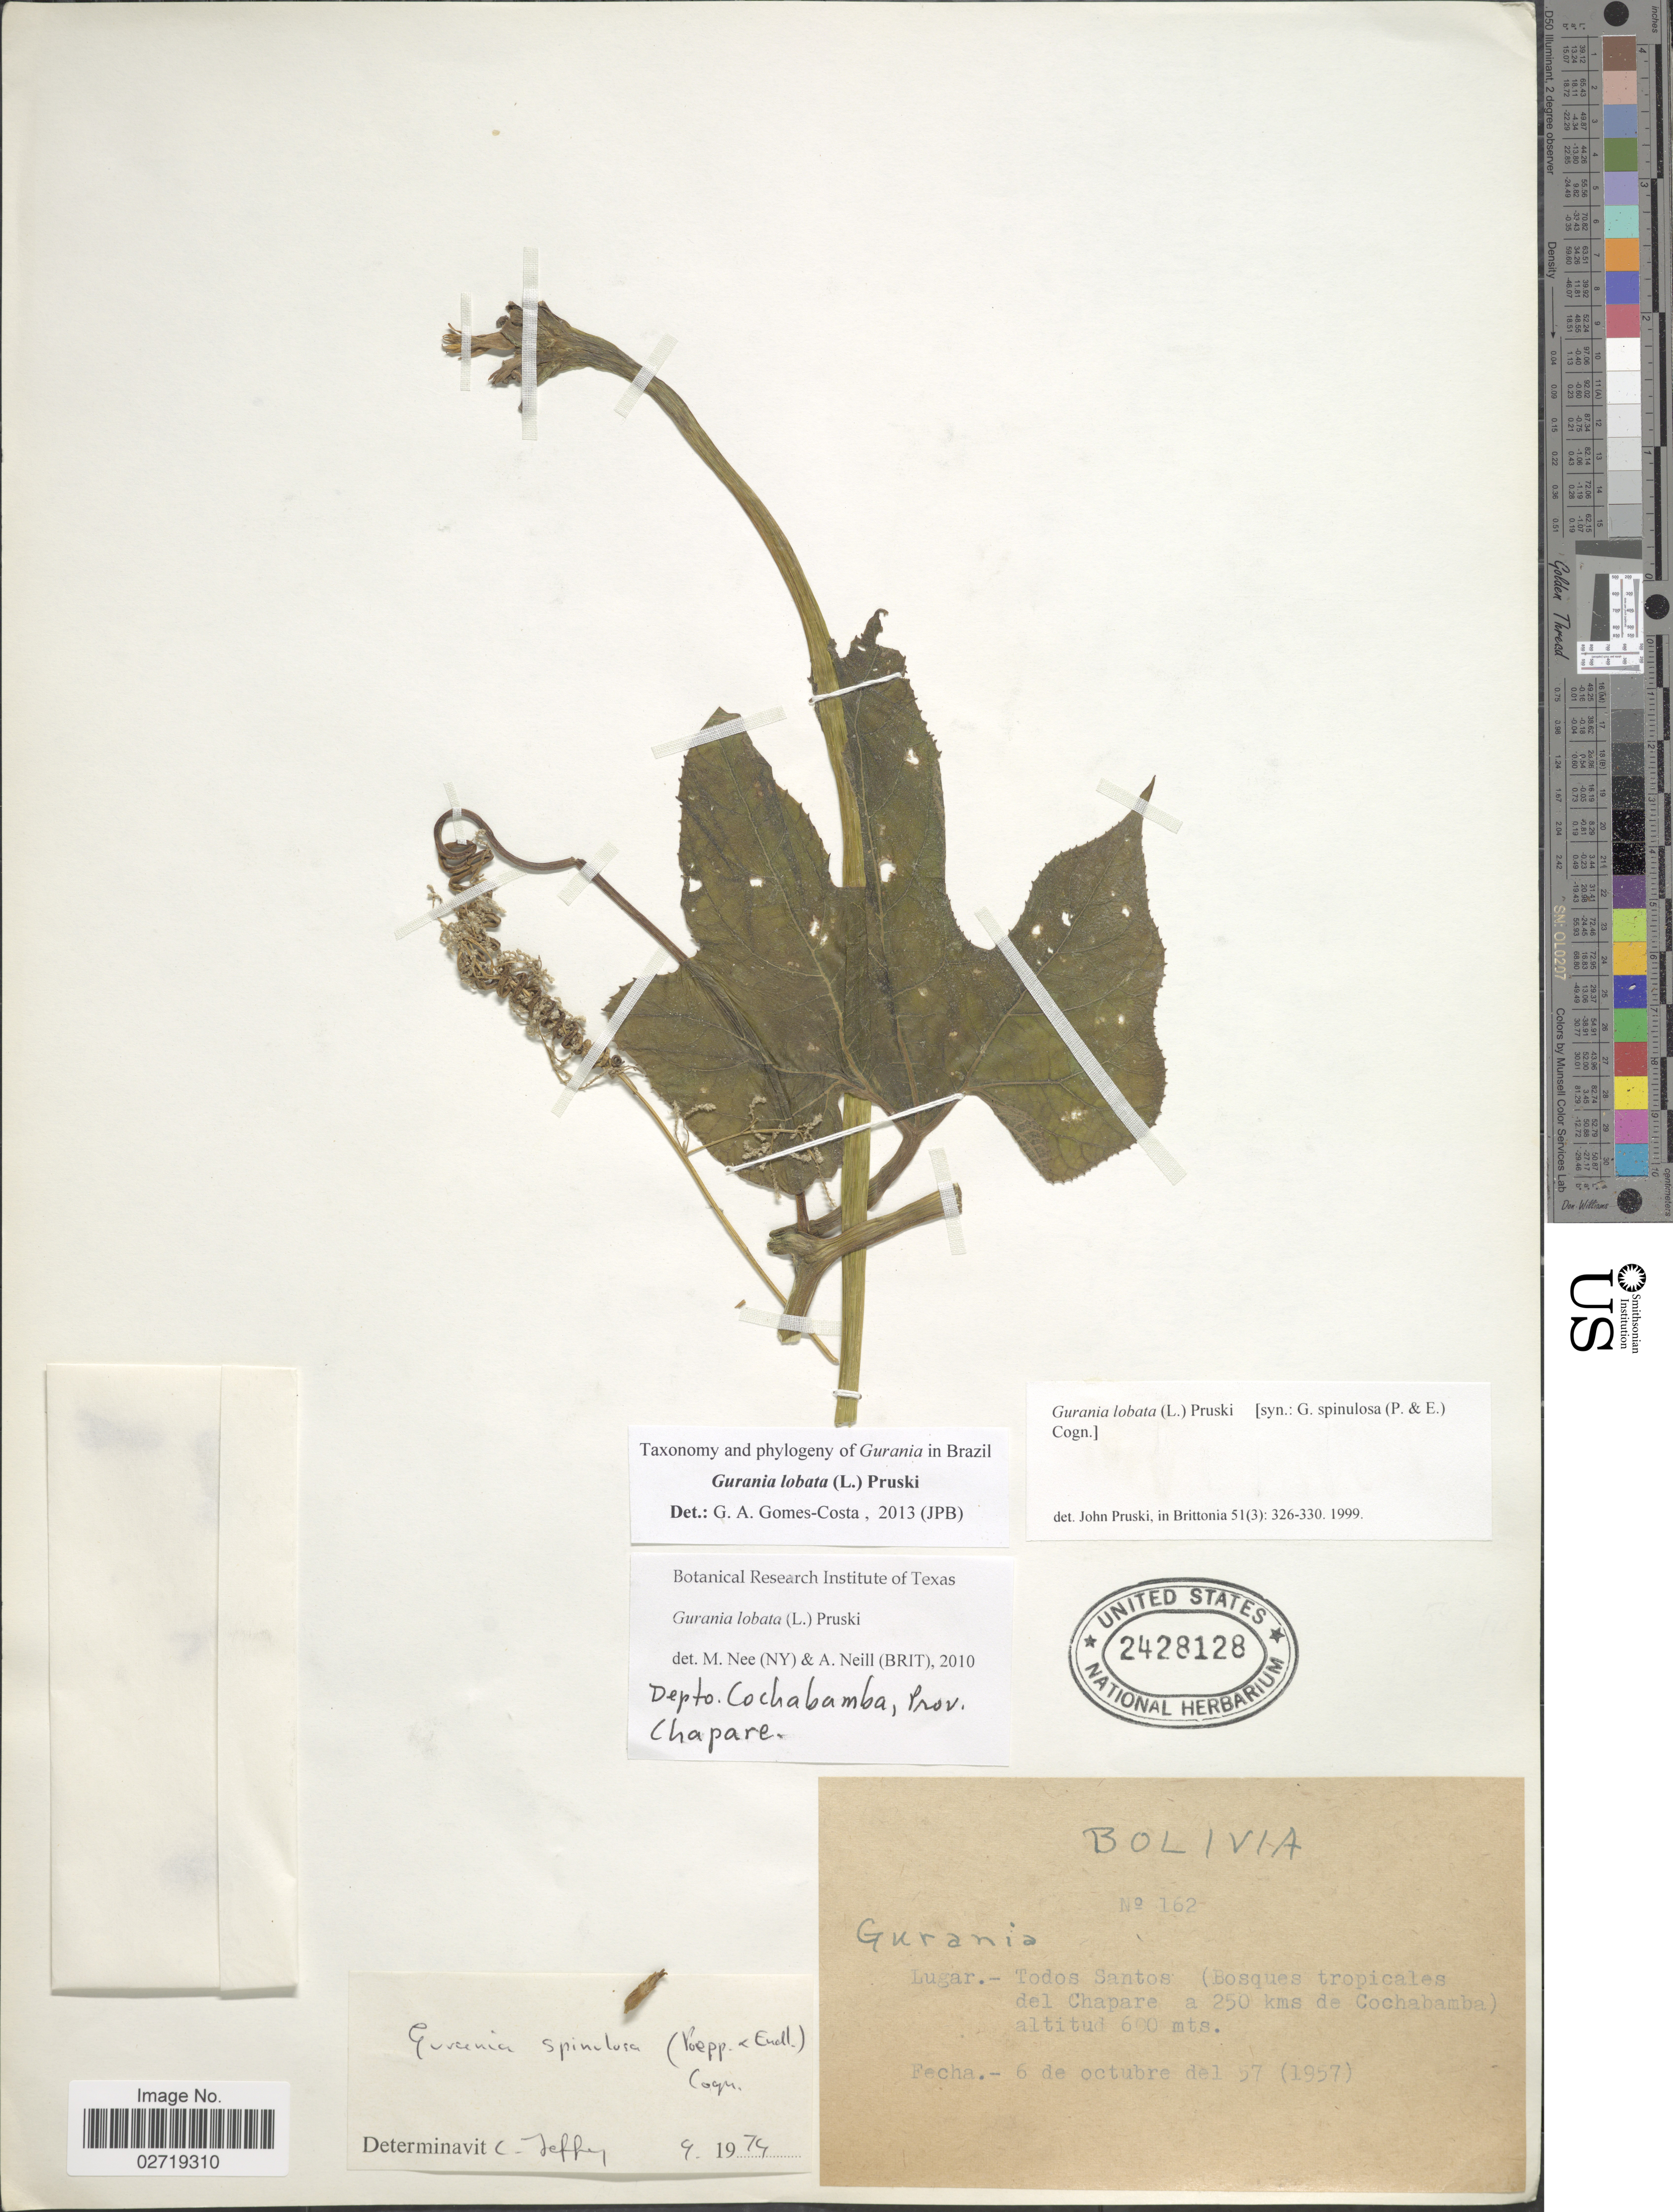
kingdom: Plantae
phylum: Tracheophyta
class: Magnoliopsida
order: Cucurbitales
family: Cucurbitaceae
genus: Gurania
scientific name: Gurania lobata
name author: (L.) Pruski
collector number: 162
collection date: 1957-10-06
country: Bolivia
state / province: Cochabamba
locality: Todos Santos (Bosques tropicales del Chapare a 250 kms de Cochabamba)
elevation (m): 600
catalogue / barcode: US 2428128